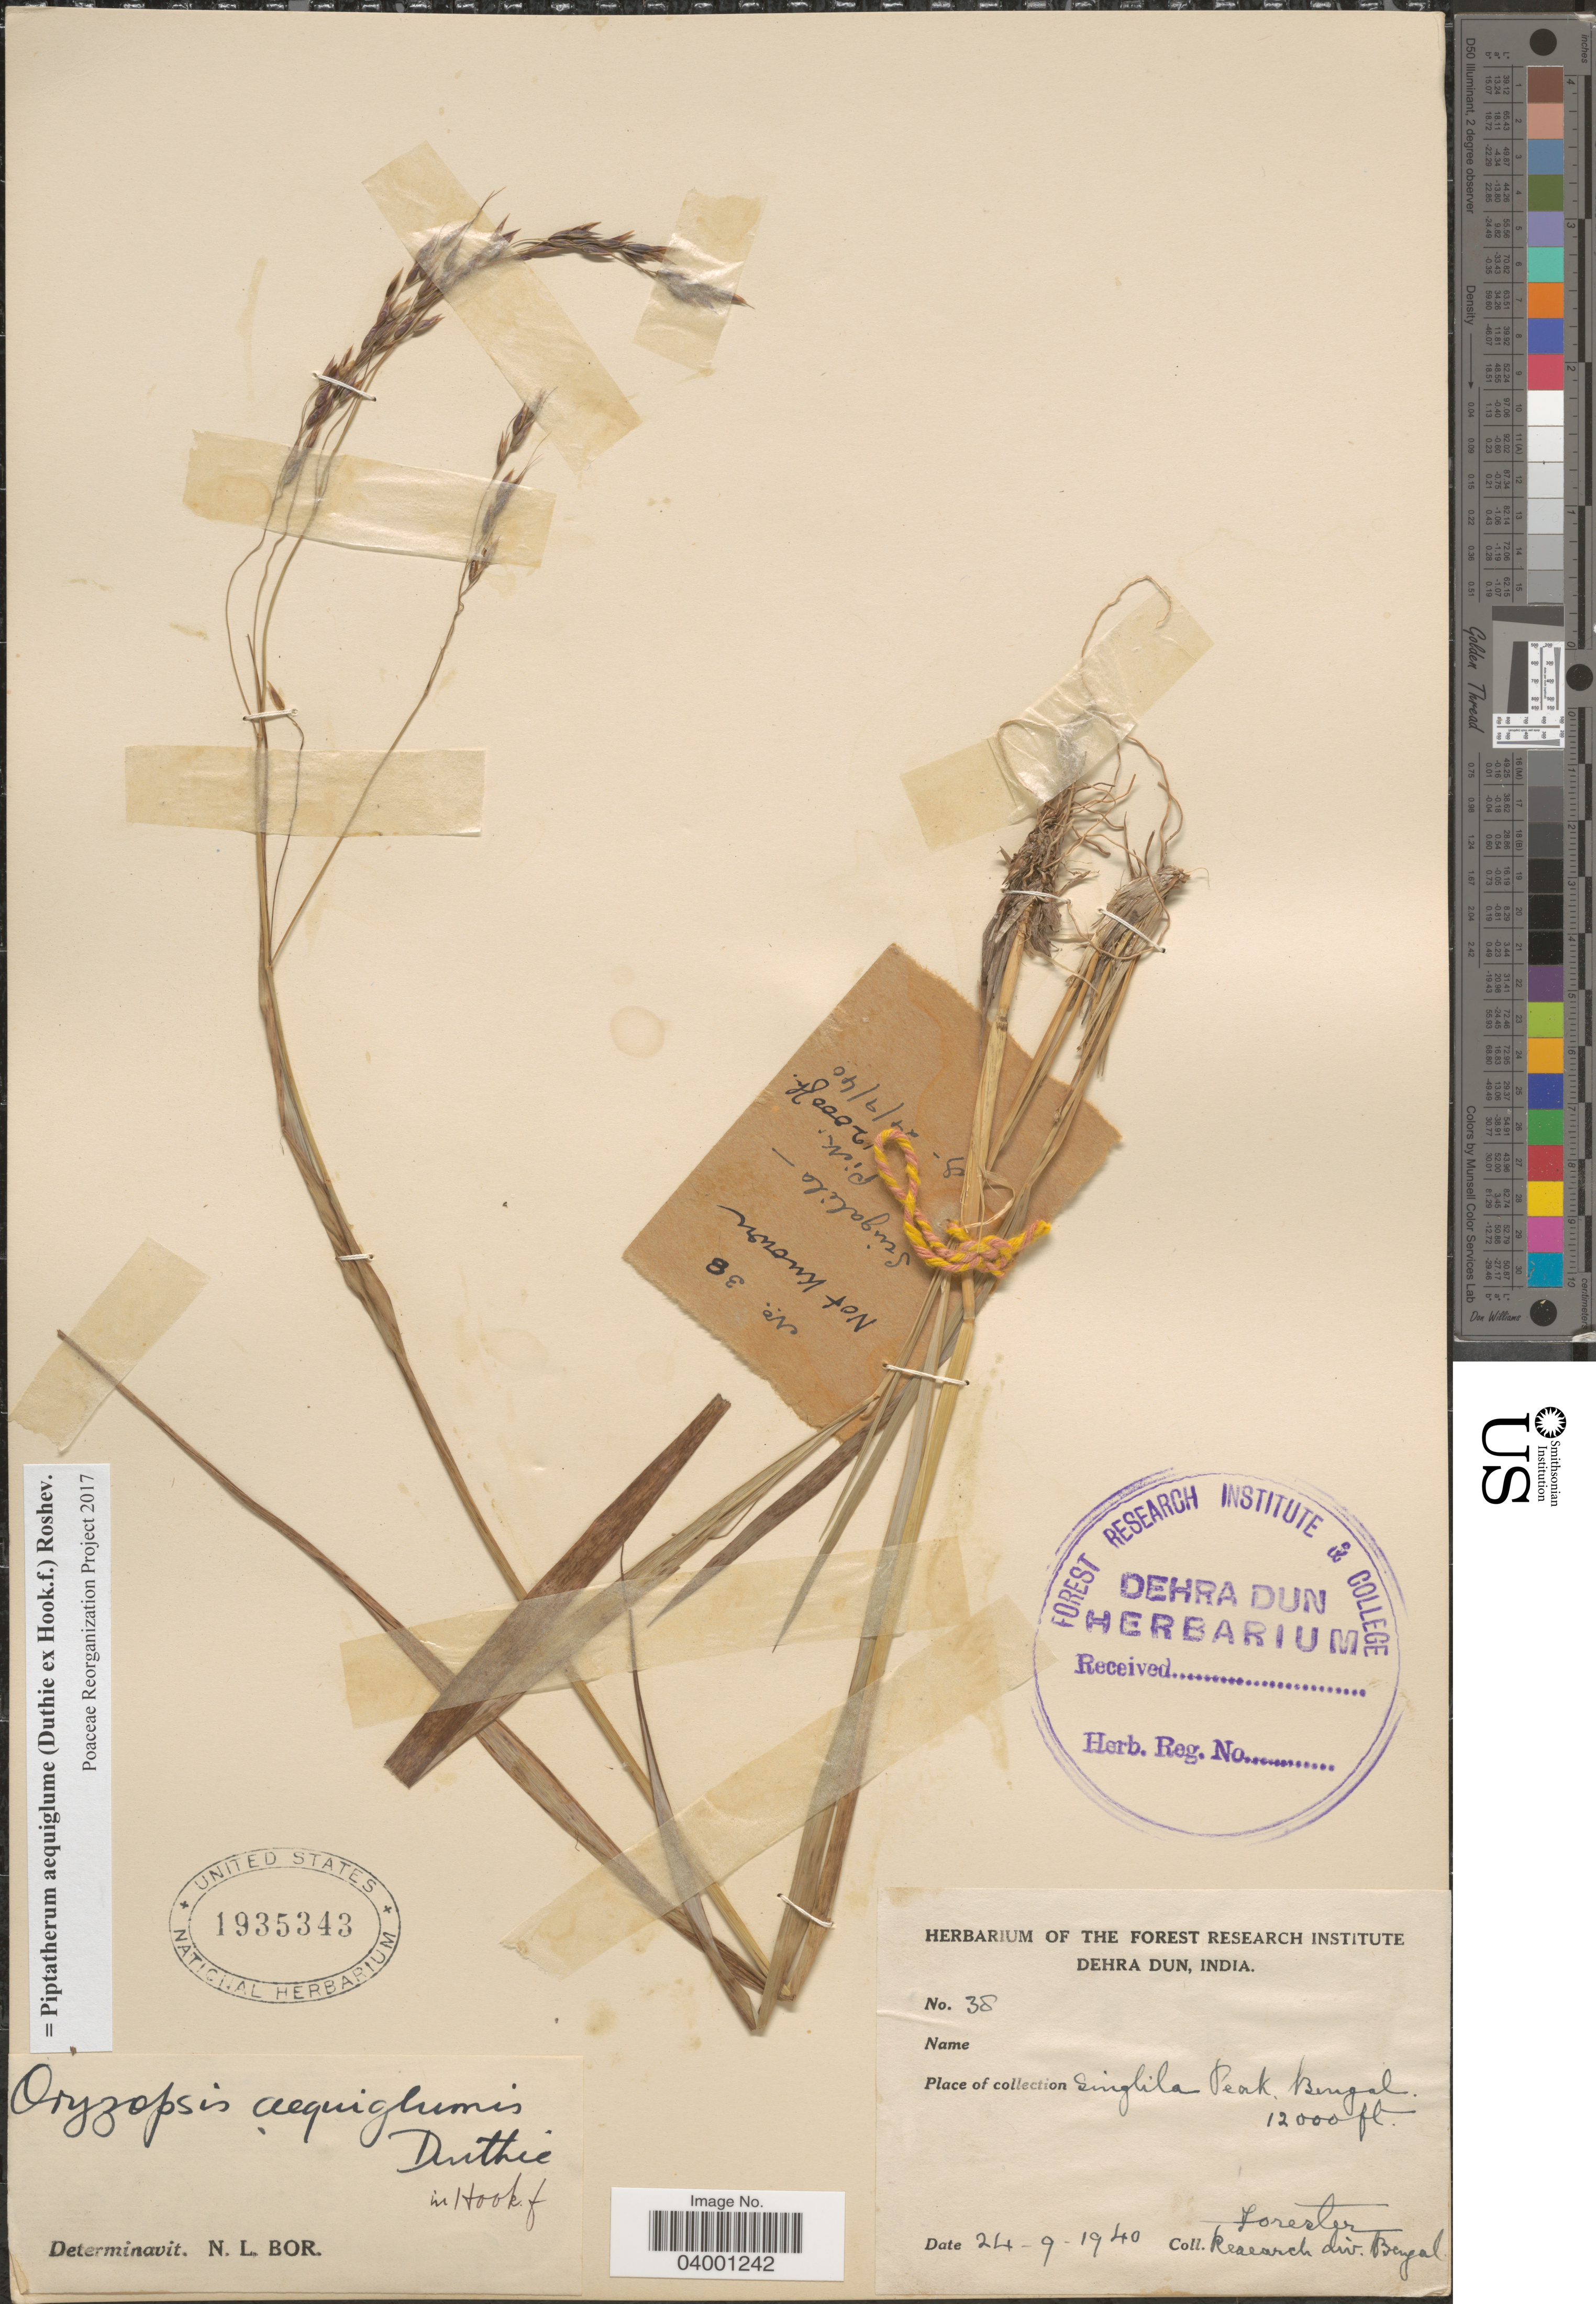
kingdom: Plantae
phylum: Tracheophyta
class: Liliopsida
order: Poales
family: Poaceae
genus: Piptatherum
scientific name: Piptatherum aequiglume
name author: (Duthie ex Hook. f.) Roshev.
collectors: Forester Research div. Bengal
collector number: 378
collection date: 1940-09-24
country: India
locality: Singlila Peak, Bengal.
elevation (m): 3658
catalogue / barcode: US 1935343